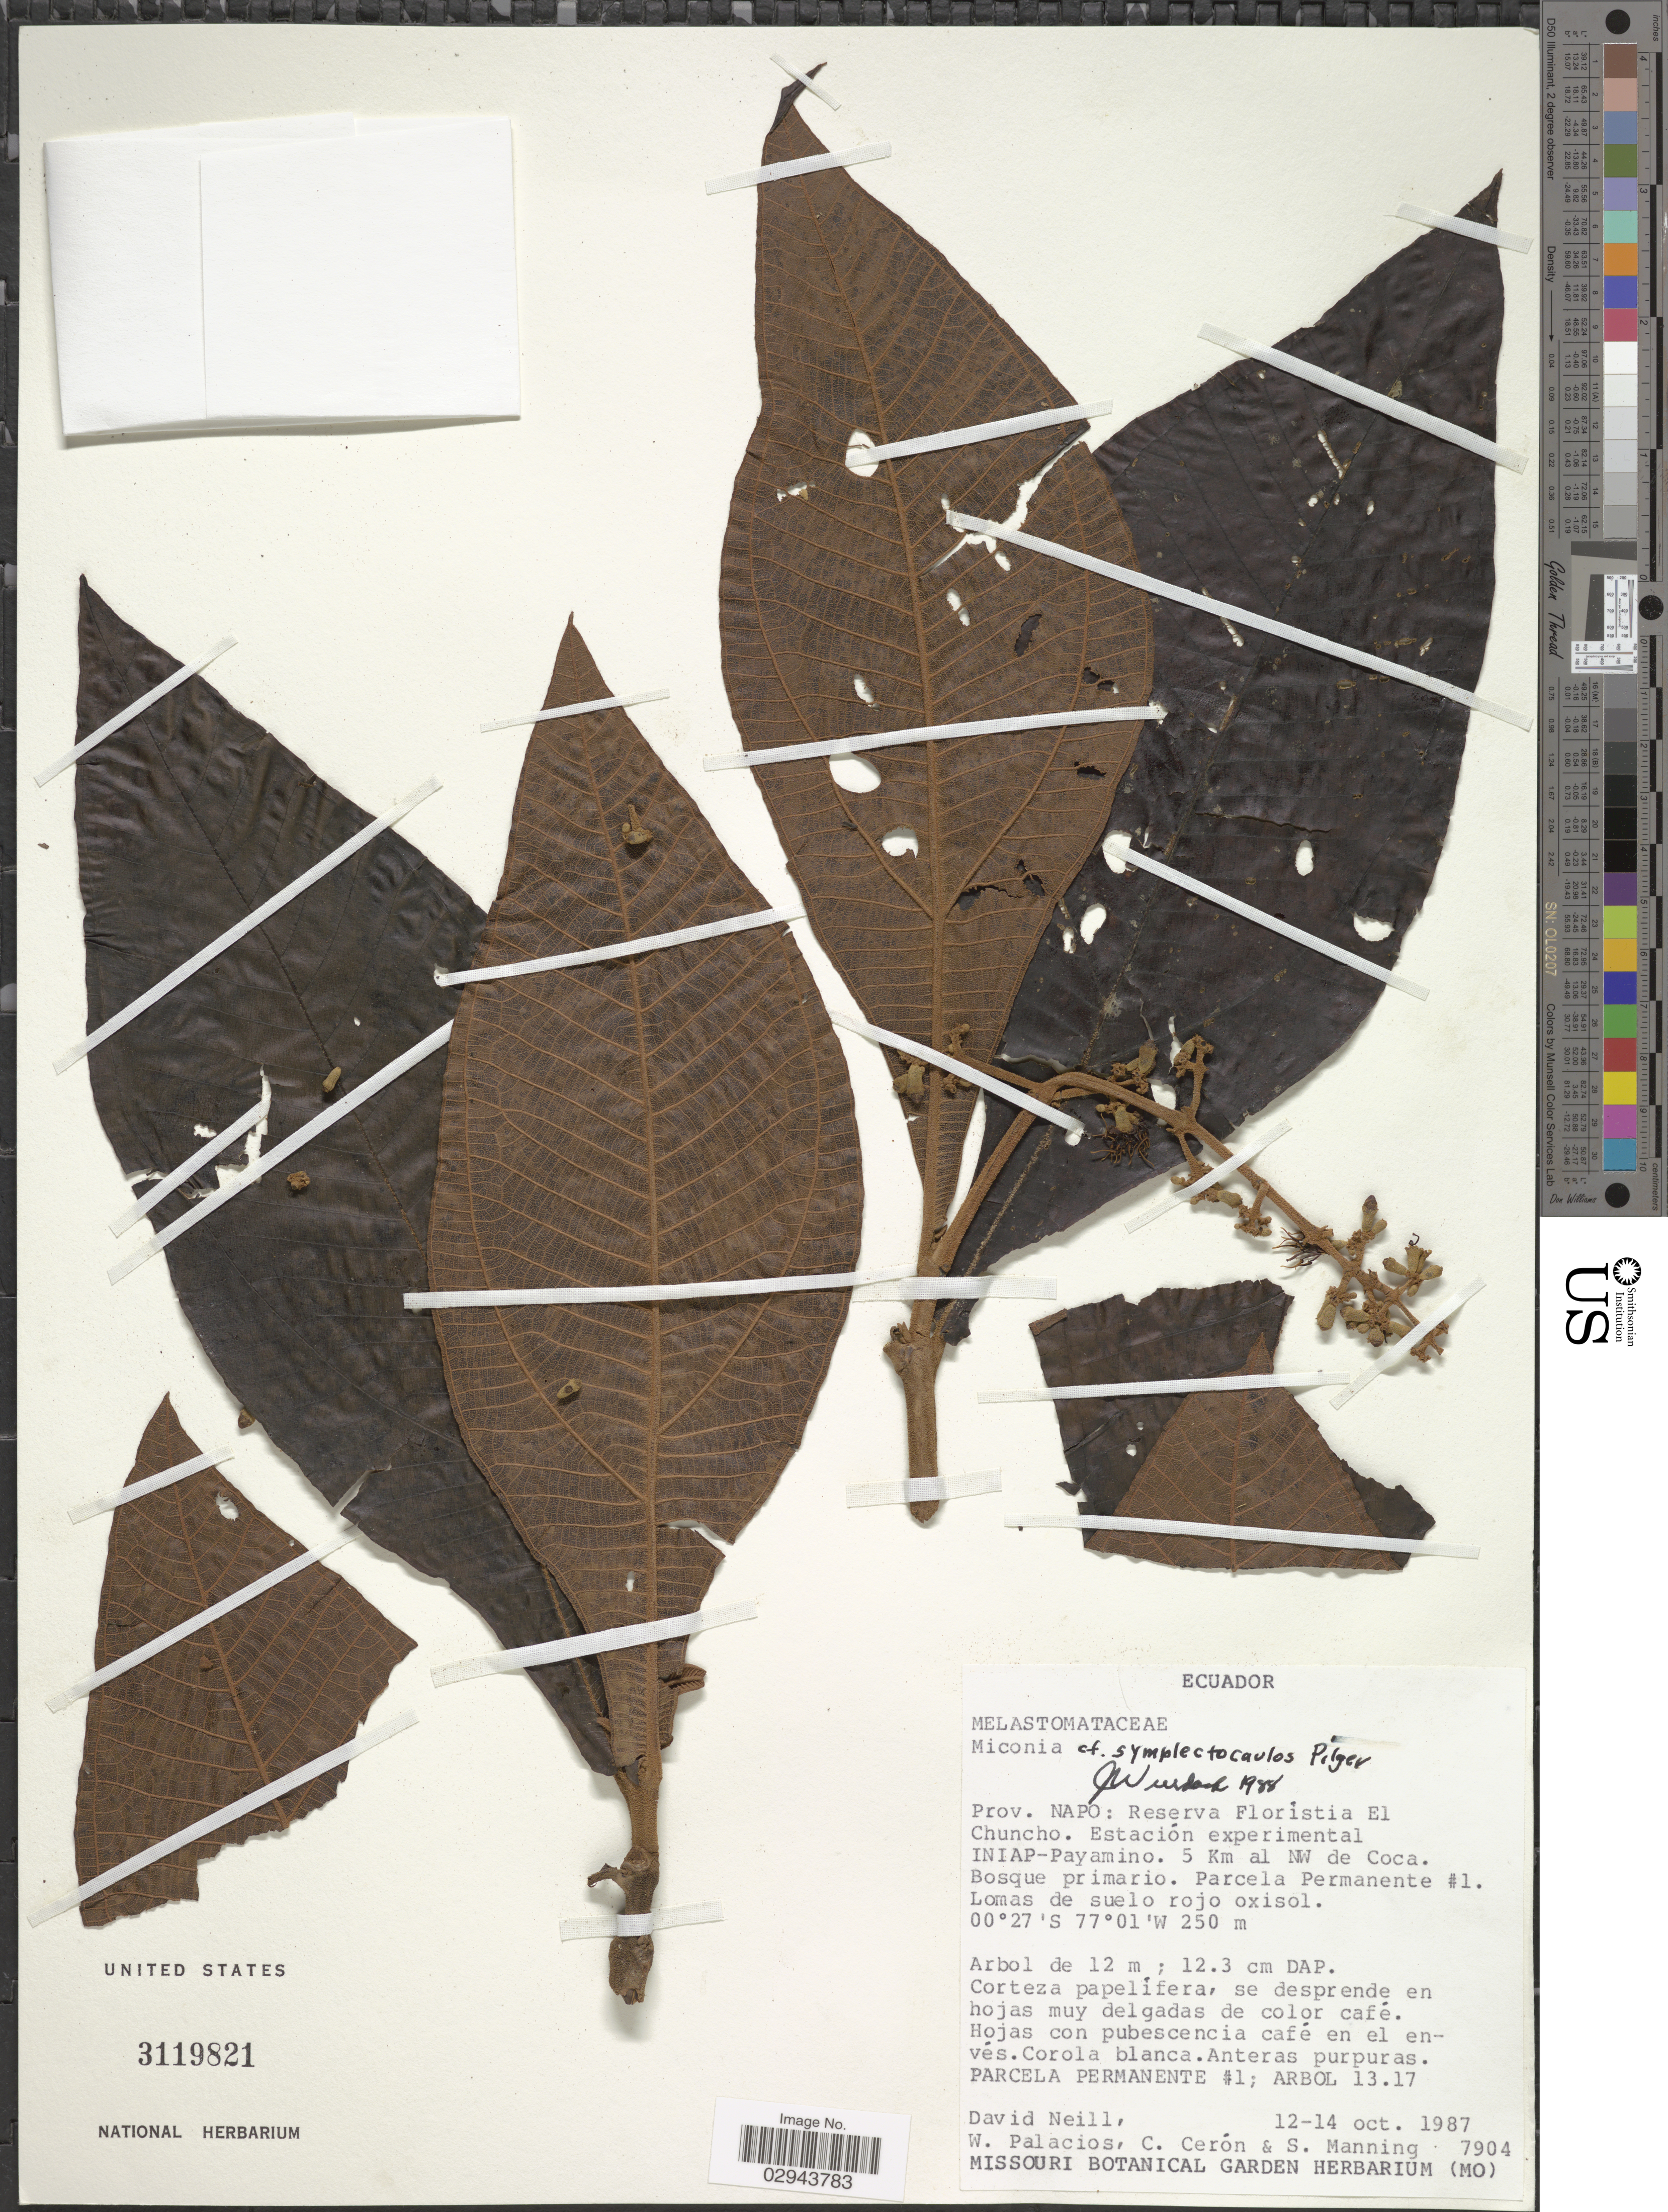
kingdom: Plantae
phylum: Tracheophyta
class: Magnoliopsida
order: Myrtales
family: Melastomataceae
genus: Miconia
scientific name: Miconia symplectocaulos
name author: Pilg.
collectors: D. Neill, W. Palacios, C. E. Cerón M. & S. Manning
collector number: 7904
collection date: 1987-10-12/1987-10-14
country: Ecuador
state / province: Napo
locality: Reserva Florístia El Chuncho. Estación experimental INIAP-Payamino. 5 Km al NW de Coca. Parcela Permanente #1.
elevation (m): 250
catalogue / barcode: US 3119821